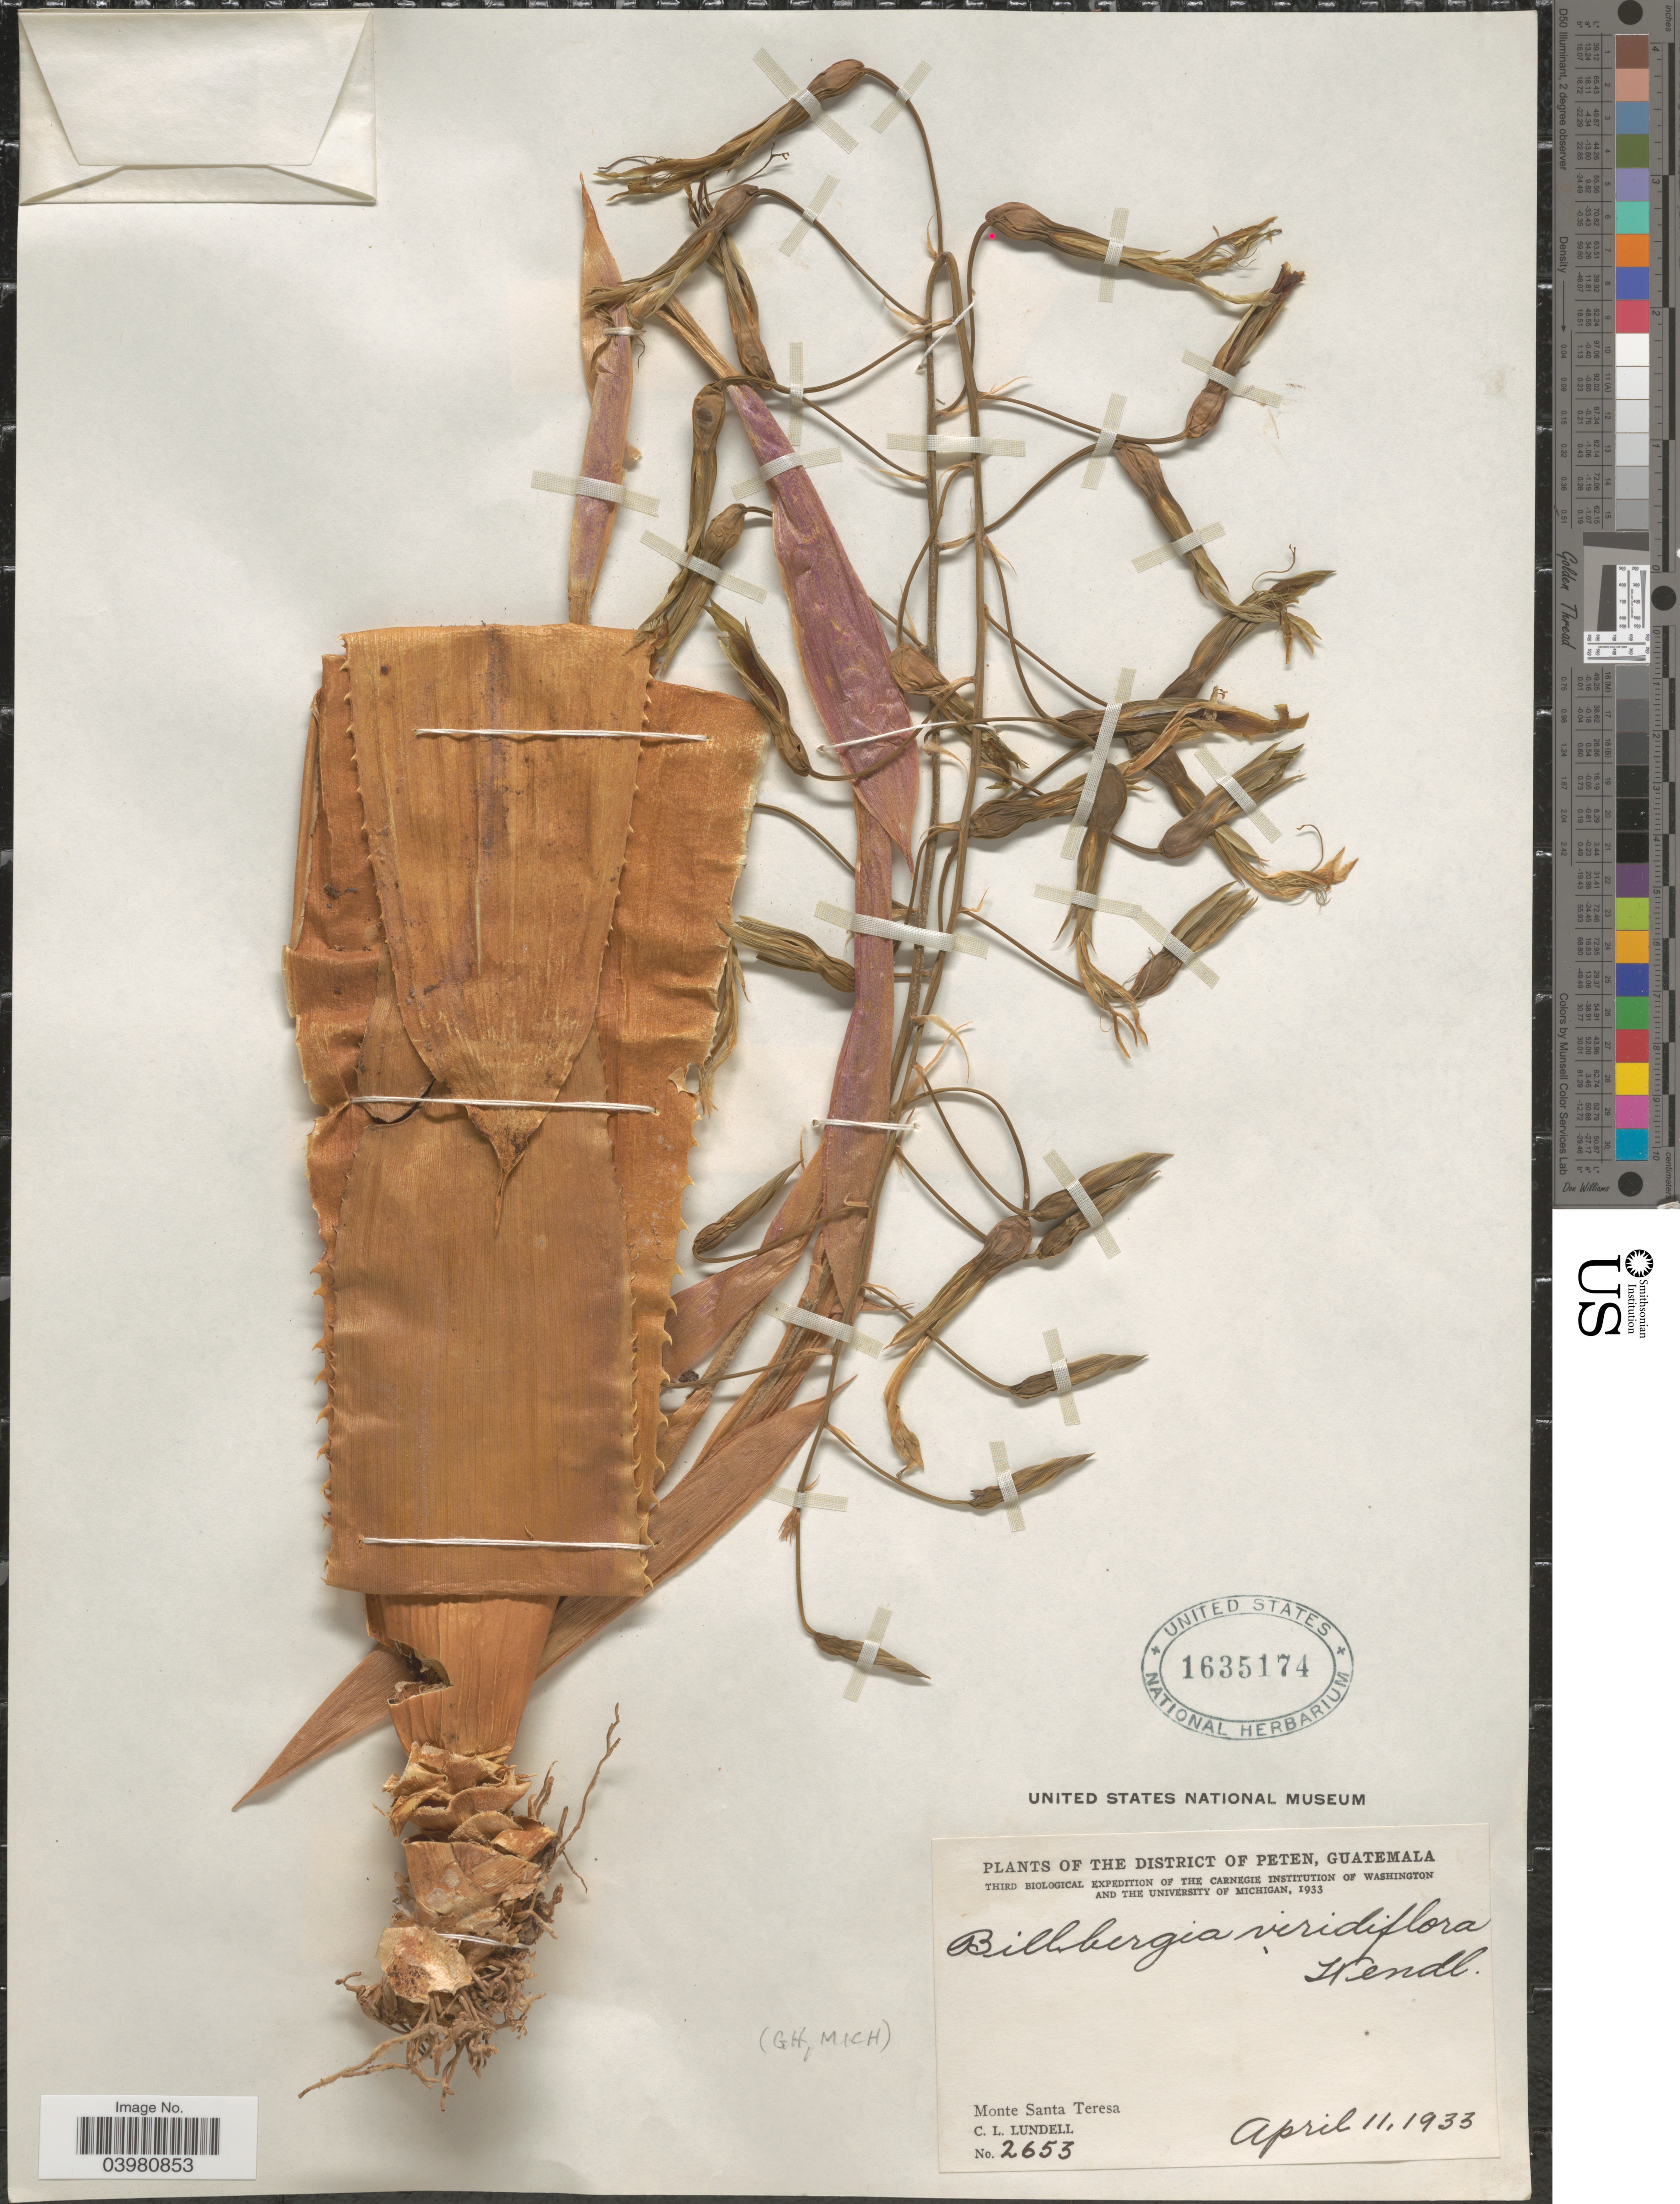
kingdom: Plantae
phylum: Tracheophyta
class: Liliopsida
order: Poales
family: Bromeliaceae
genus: Billbergia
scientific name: Billbergia viridiflora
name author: H.L. Wendl.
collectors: C. L. Lundell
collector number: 2653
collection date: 1933-04-11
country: Guatemala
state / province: El Peten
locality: The District of Peten. Monte Santa Teresa.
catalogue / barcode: US 1635174